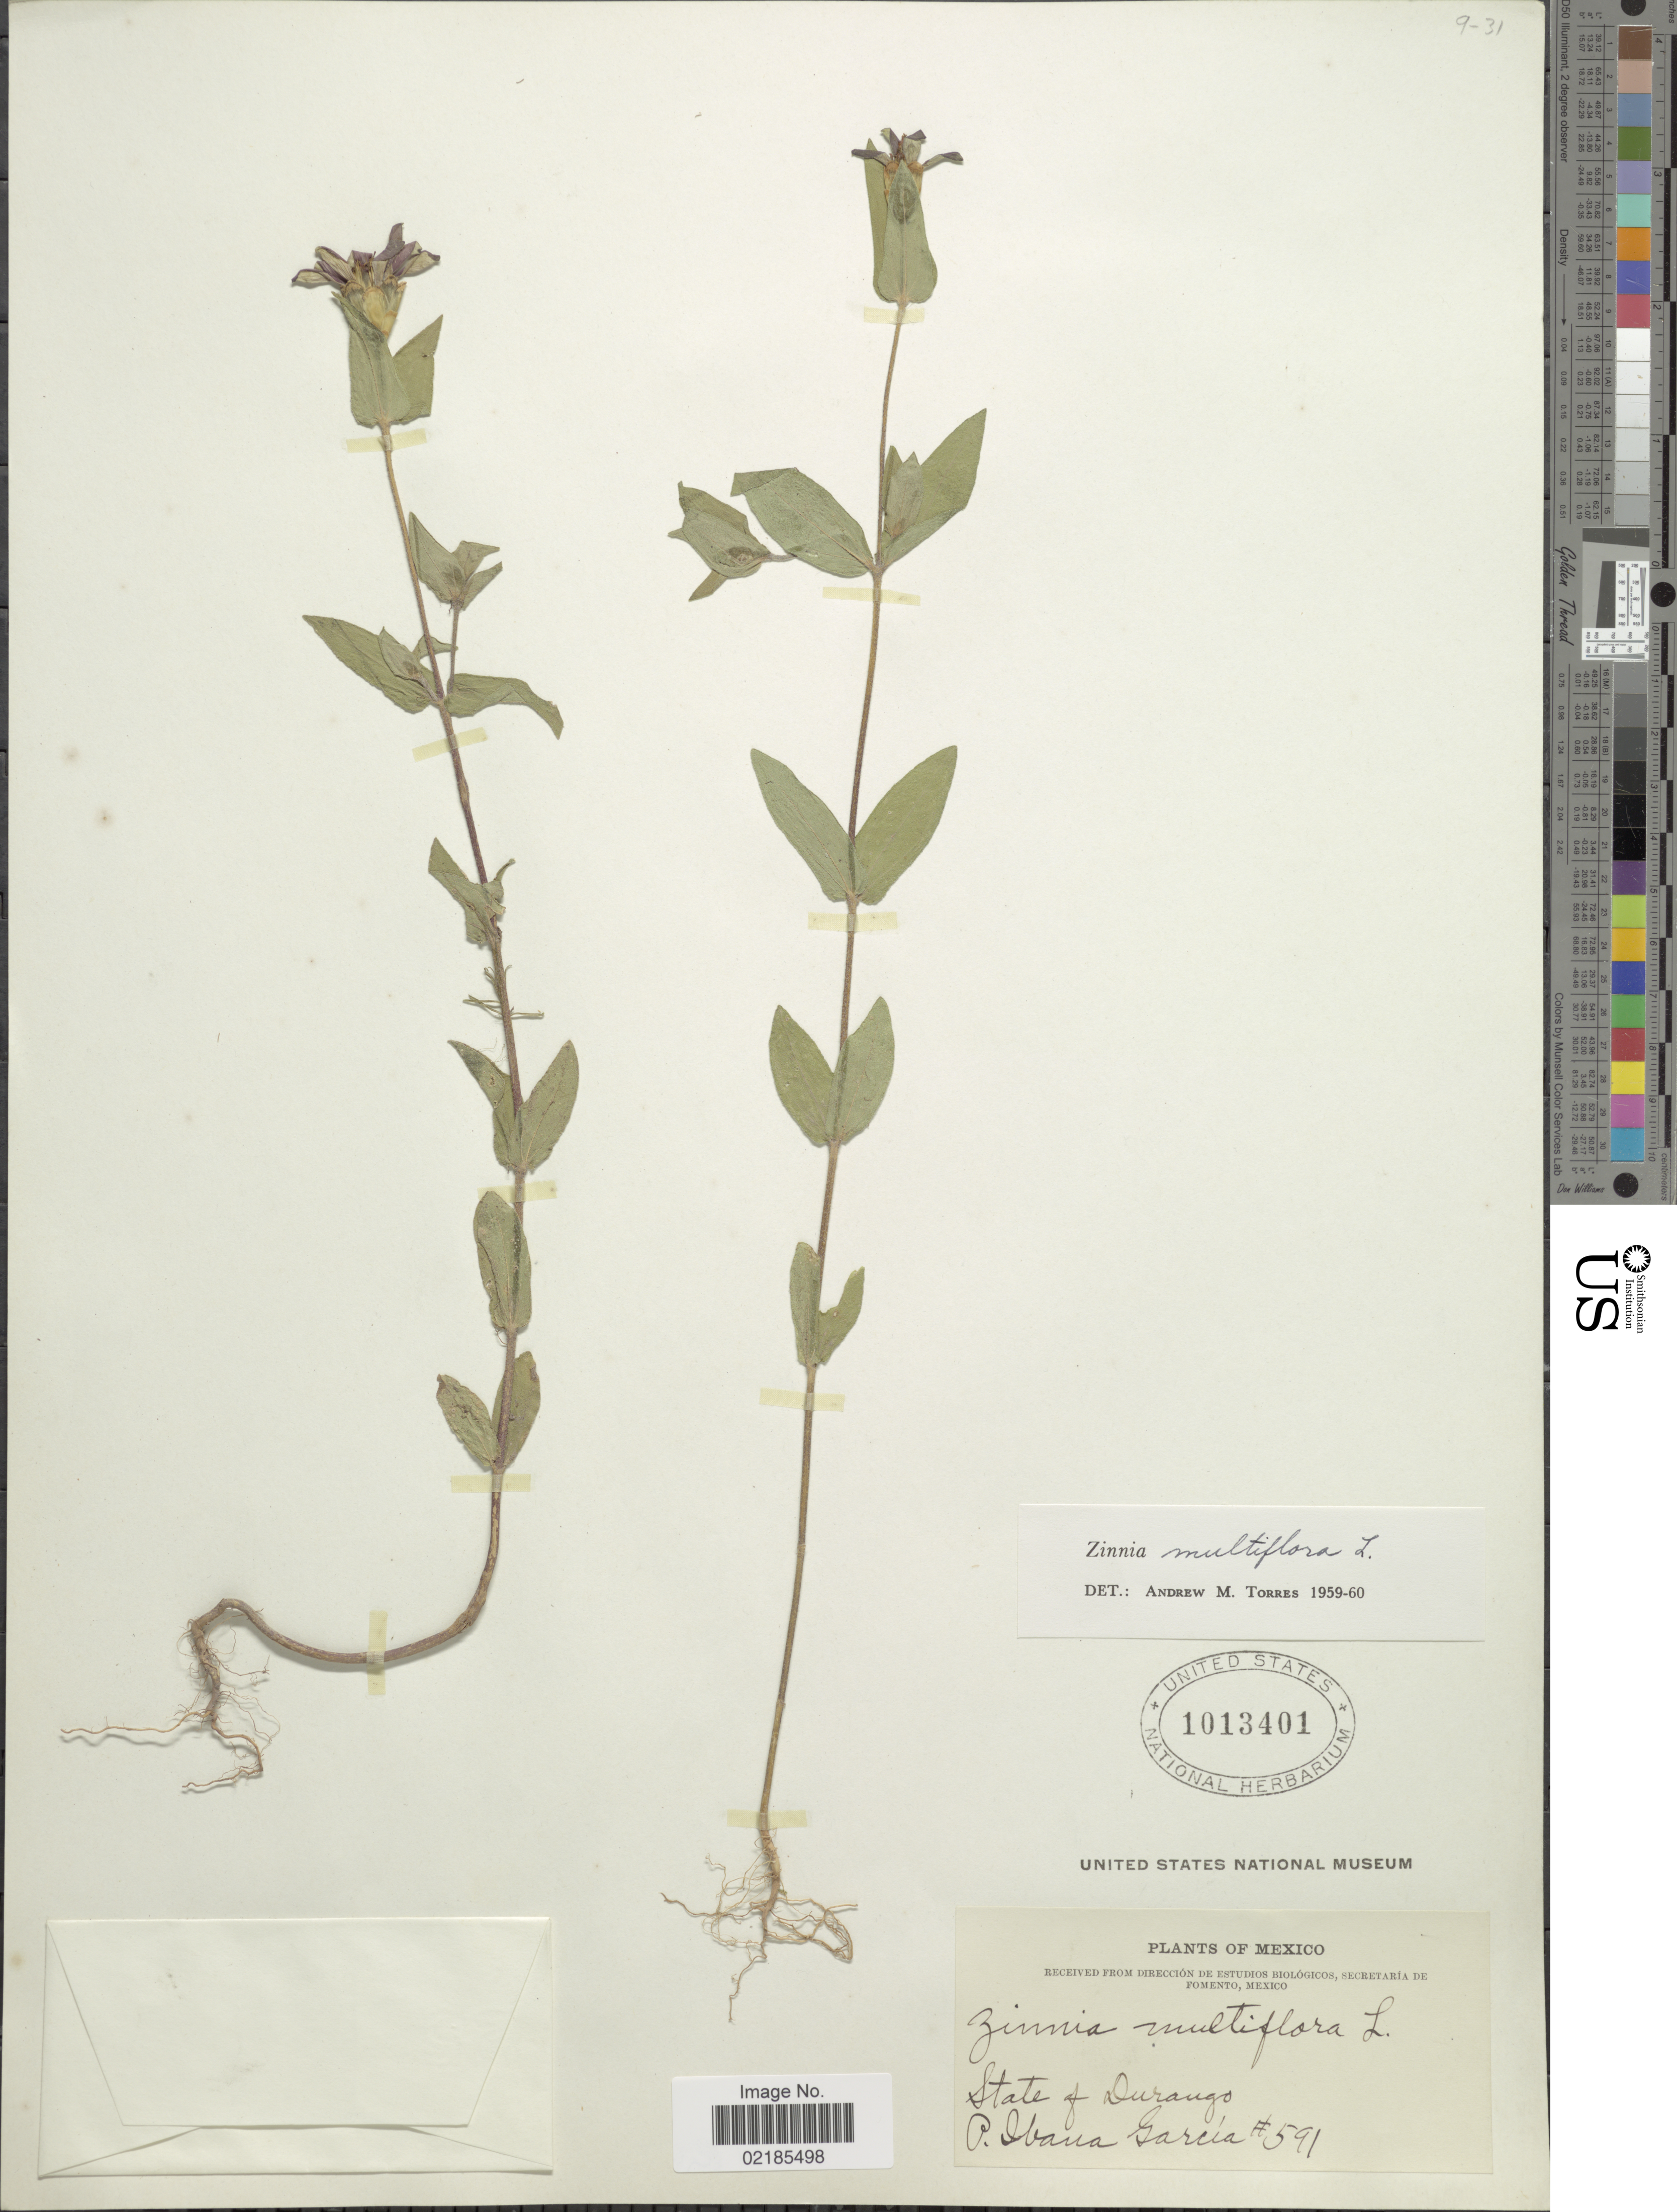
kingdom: Plantae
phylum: Tracheophyta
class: Magnoliopsida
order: Asterales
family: Asteraceae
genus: Zinnia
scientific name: Zinnia peruviana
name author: (L.) L.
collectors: P. Ibana-García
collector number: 591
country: Mexico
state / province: Durango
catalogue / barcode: US 1013401